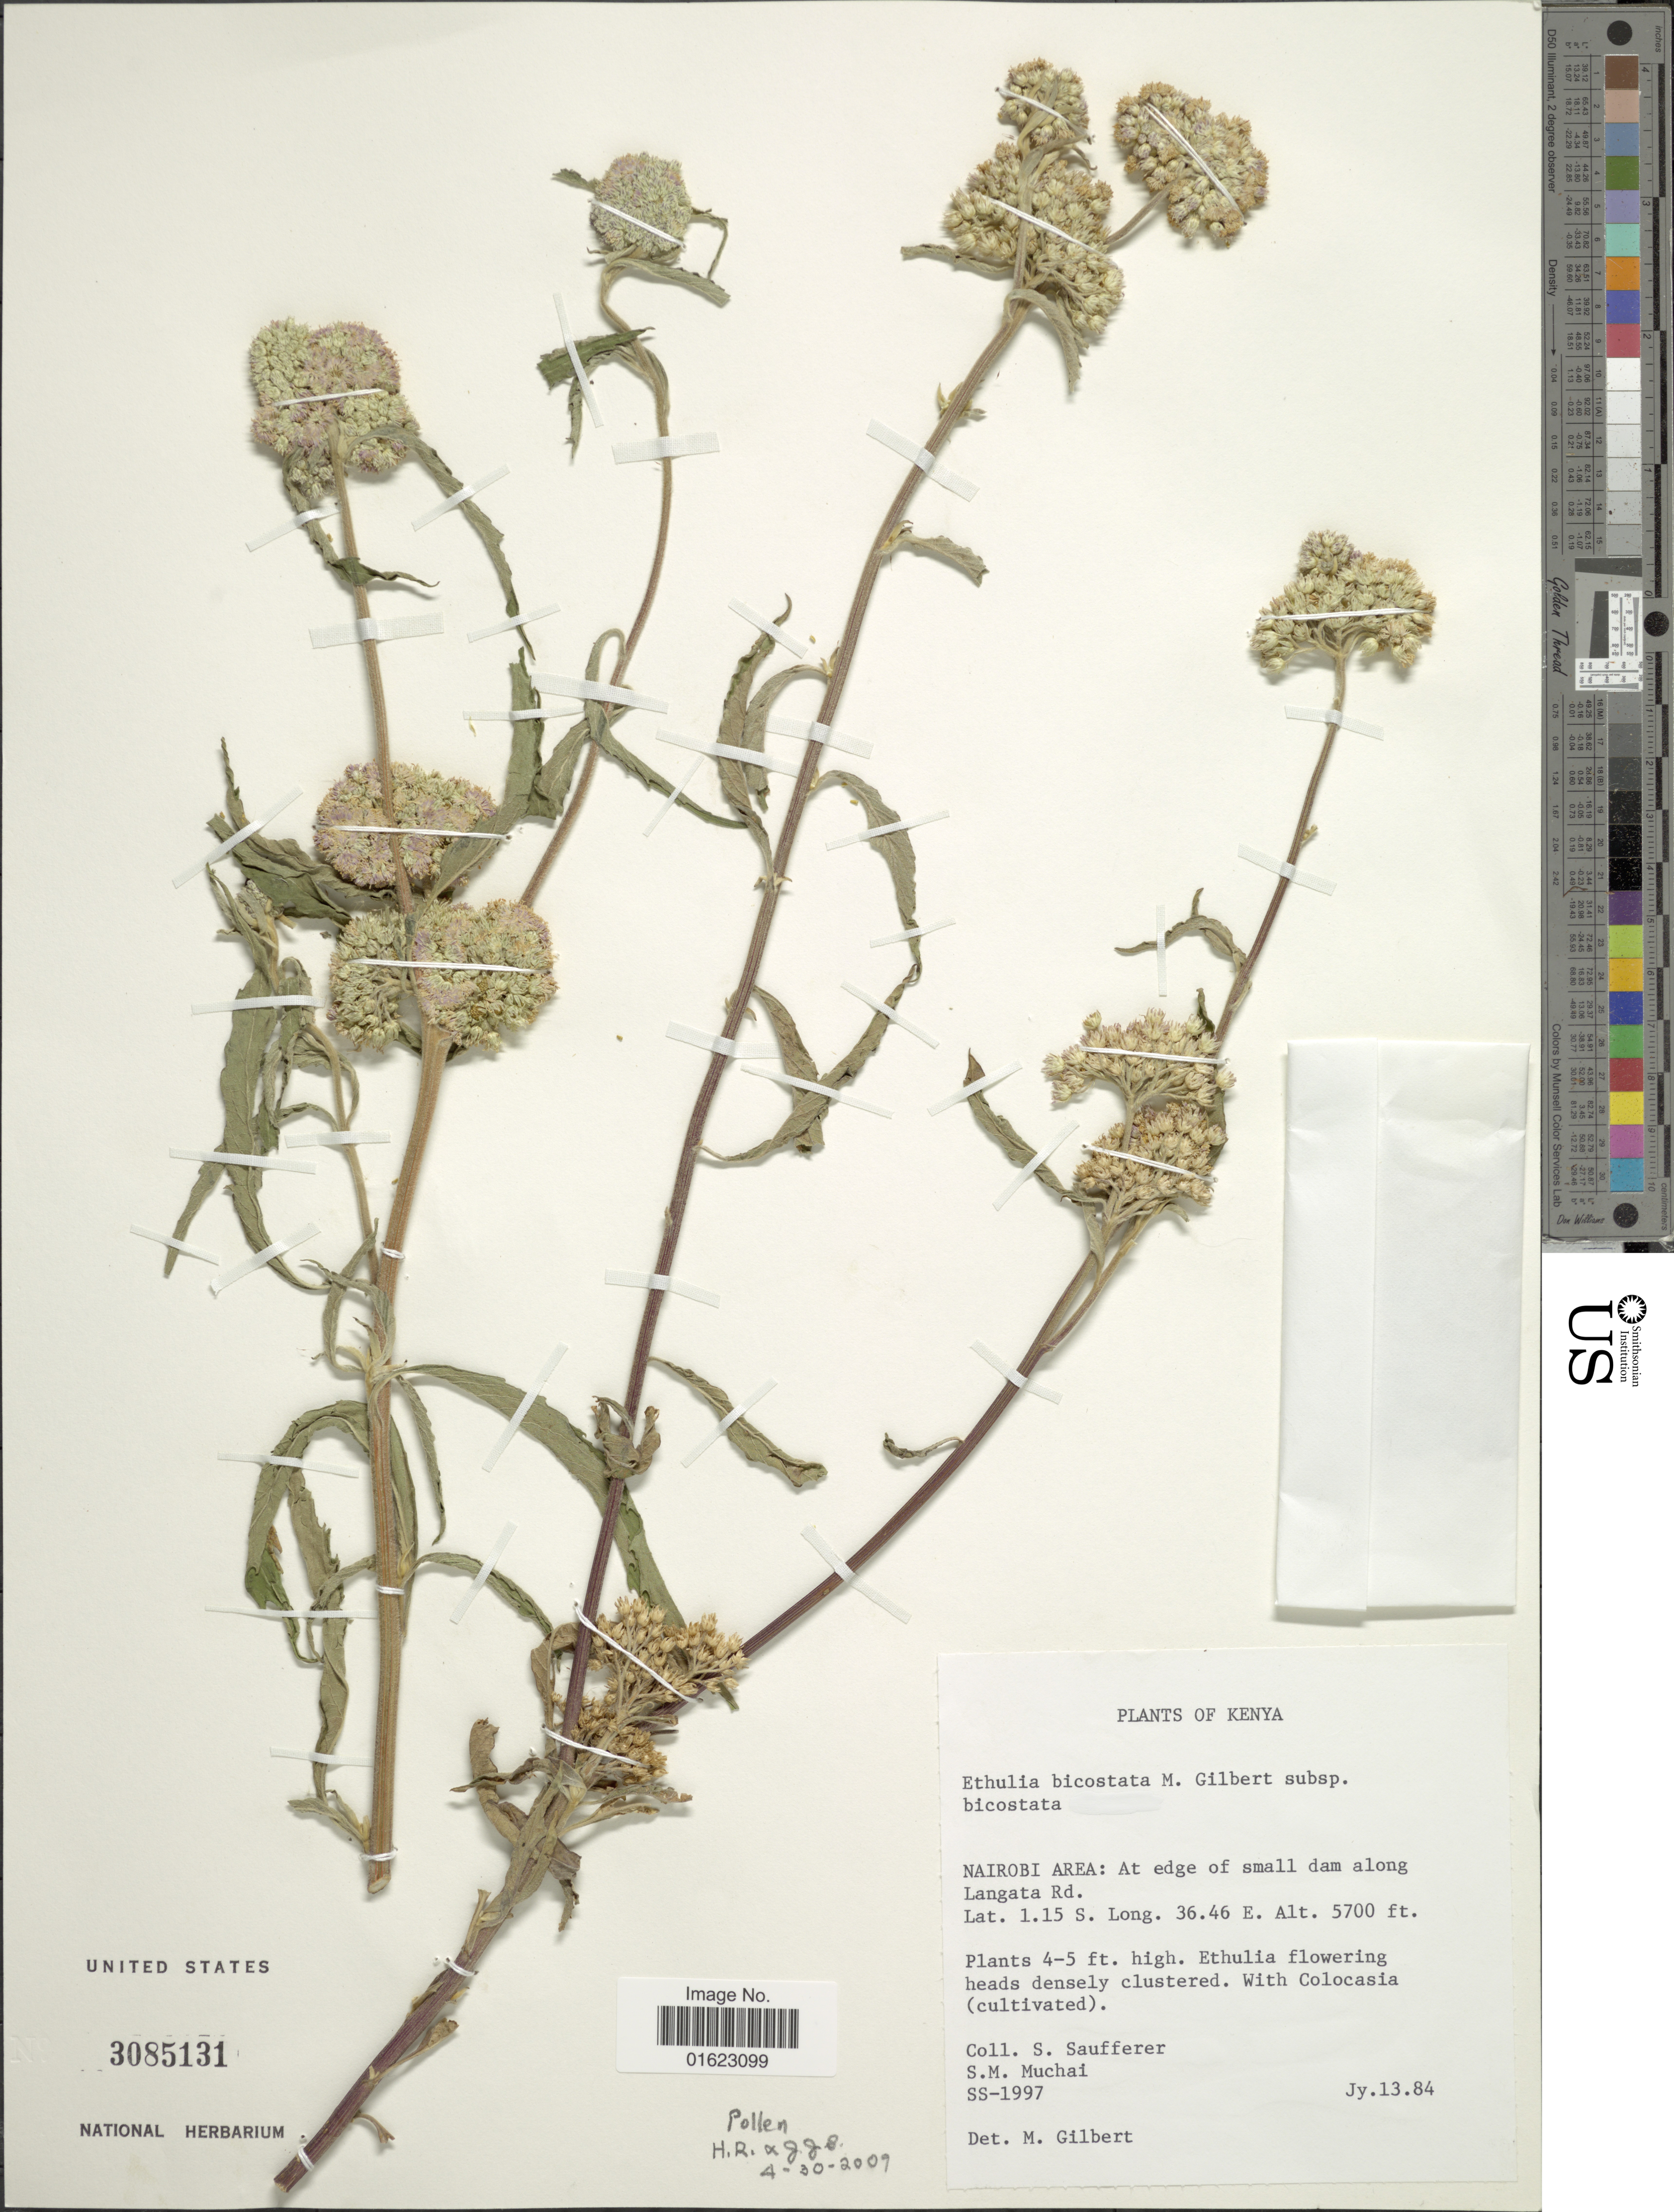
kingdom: Plantae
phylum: Tracheophyta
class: Magnoliopsida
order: Asterales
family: Asteraceae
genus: Ethulia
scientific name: Ethulia bicostata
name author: M.G. Gilbert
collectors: S. Saufferer & S. Muchai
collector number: SS-1997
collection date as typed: Transcribed d/m/y: 13/1/84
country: Kenya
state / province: Nairobi Area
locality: Kenya. Nairobi Area: At edge of small dam along Langata Rd.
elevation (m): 1737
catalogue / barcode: US 3085131